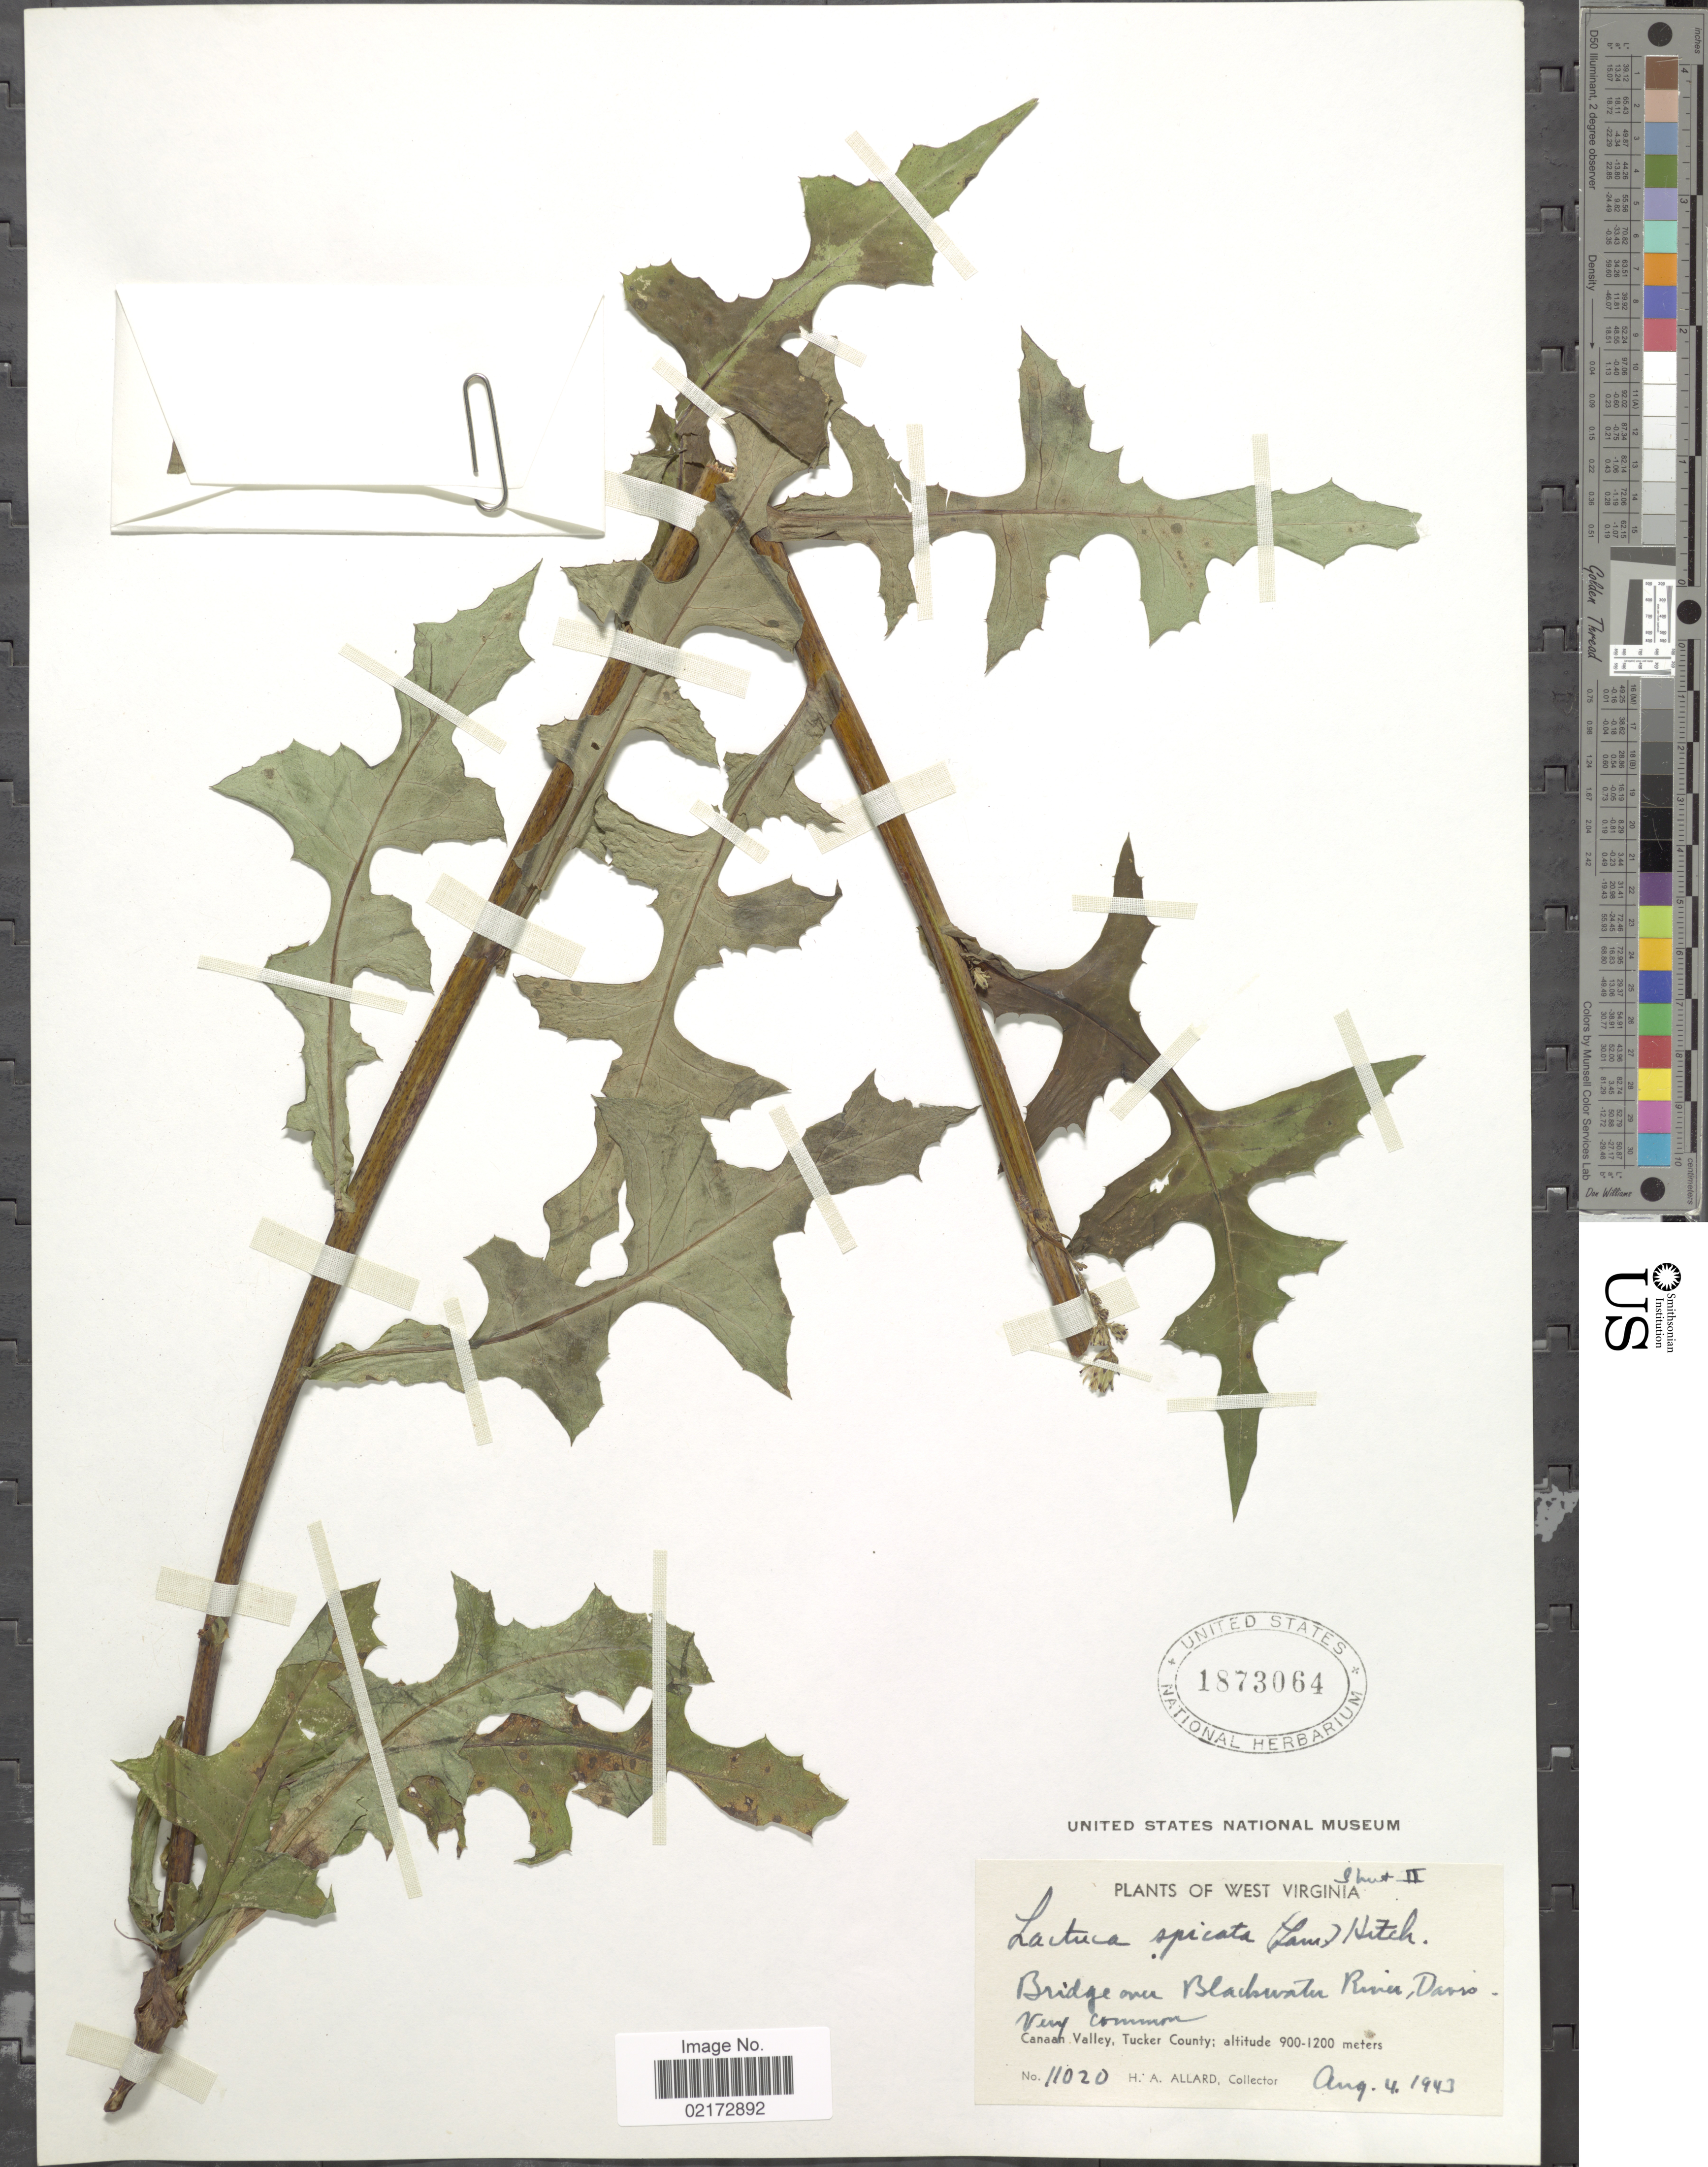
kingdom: Plantae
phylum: Tracheophyta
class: Magnoliopsida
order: Asterales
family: Asteraceae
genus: Lactuca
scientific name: Lactuca biennis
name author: (Moench) Fernald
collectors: H. A. Allard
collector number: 11020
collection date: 1943-08-04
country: United States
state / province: West Virginia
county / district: Tucker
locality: Bridge over Blackwater River, Davis, Canaan Valley, Tucker County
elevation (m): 900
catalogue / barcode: US 1873064